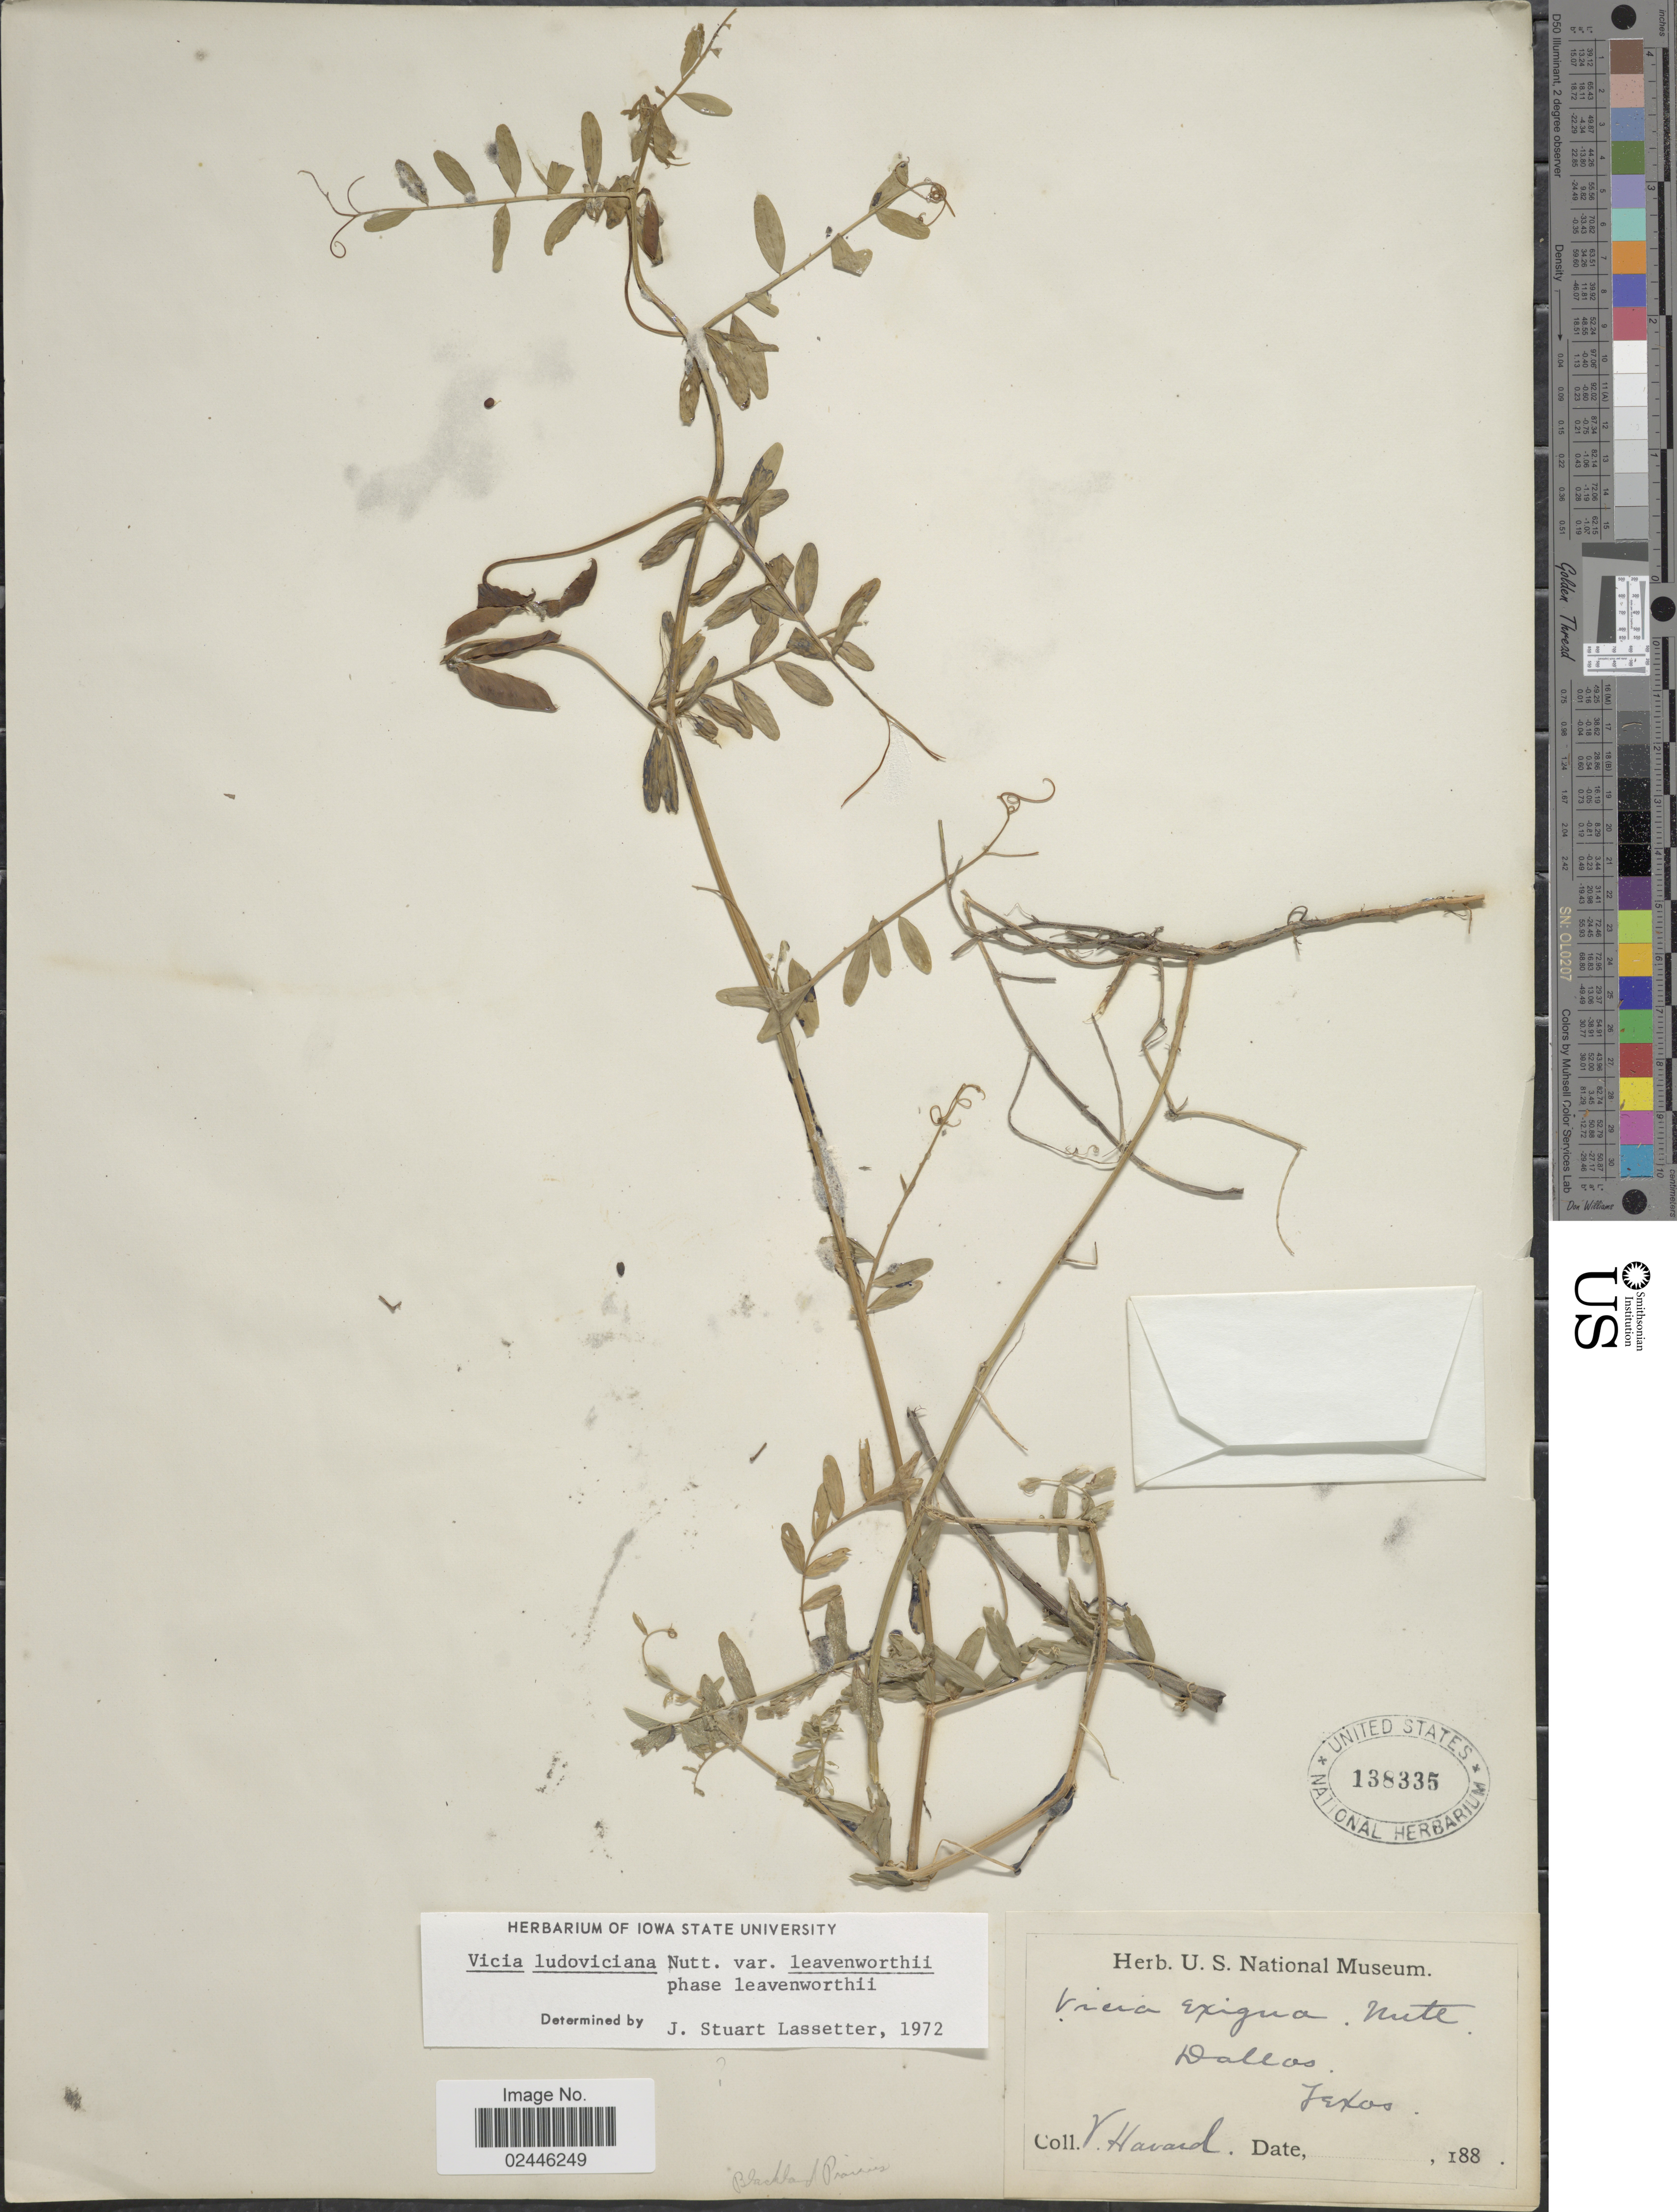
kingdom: Plantae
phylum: Tracheophyta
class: Magnoliopsida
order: Fabales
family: Fabaceae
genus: Vicia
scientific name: Vicia ludoviciana var. leavenworthii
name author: (Torr. & A. Gray) Broich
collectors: V. Havard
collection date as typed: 188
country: United States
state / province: Texas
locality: Dallas, Blackland Prairies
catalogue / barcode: US 138335